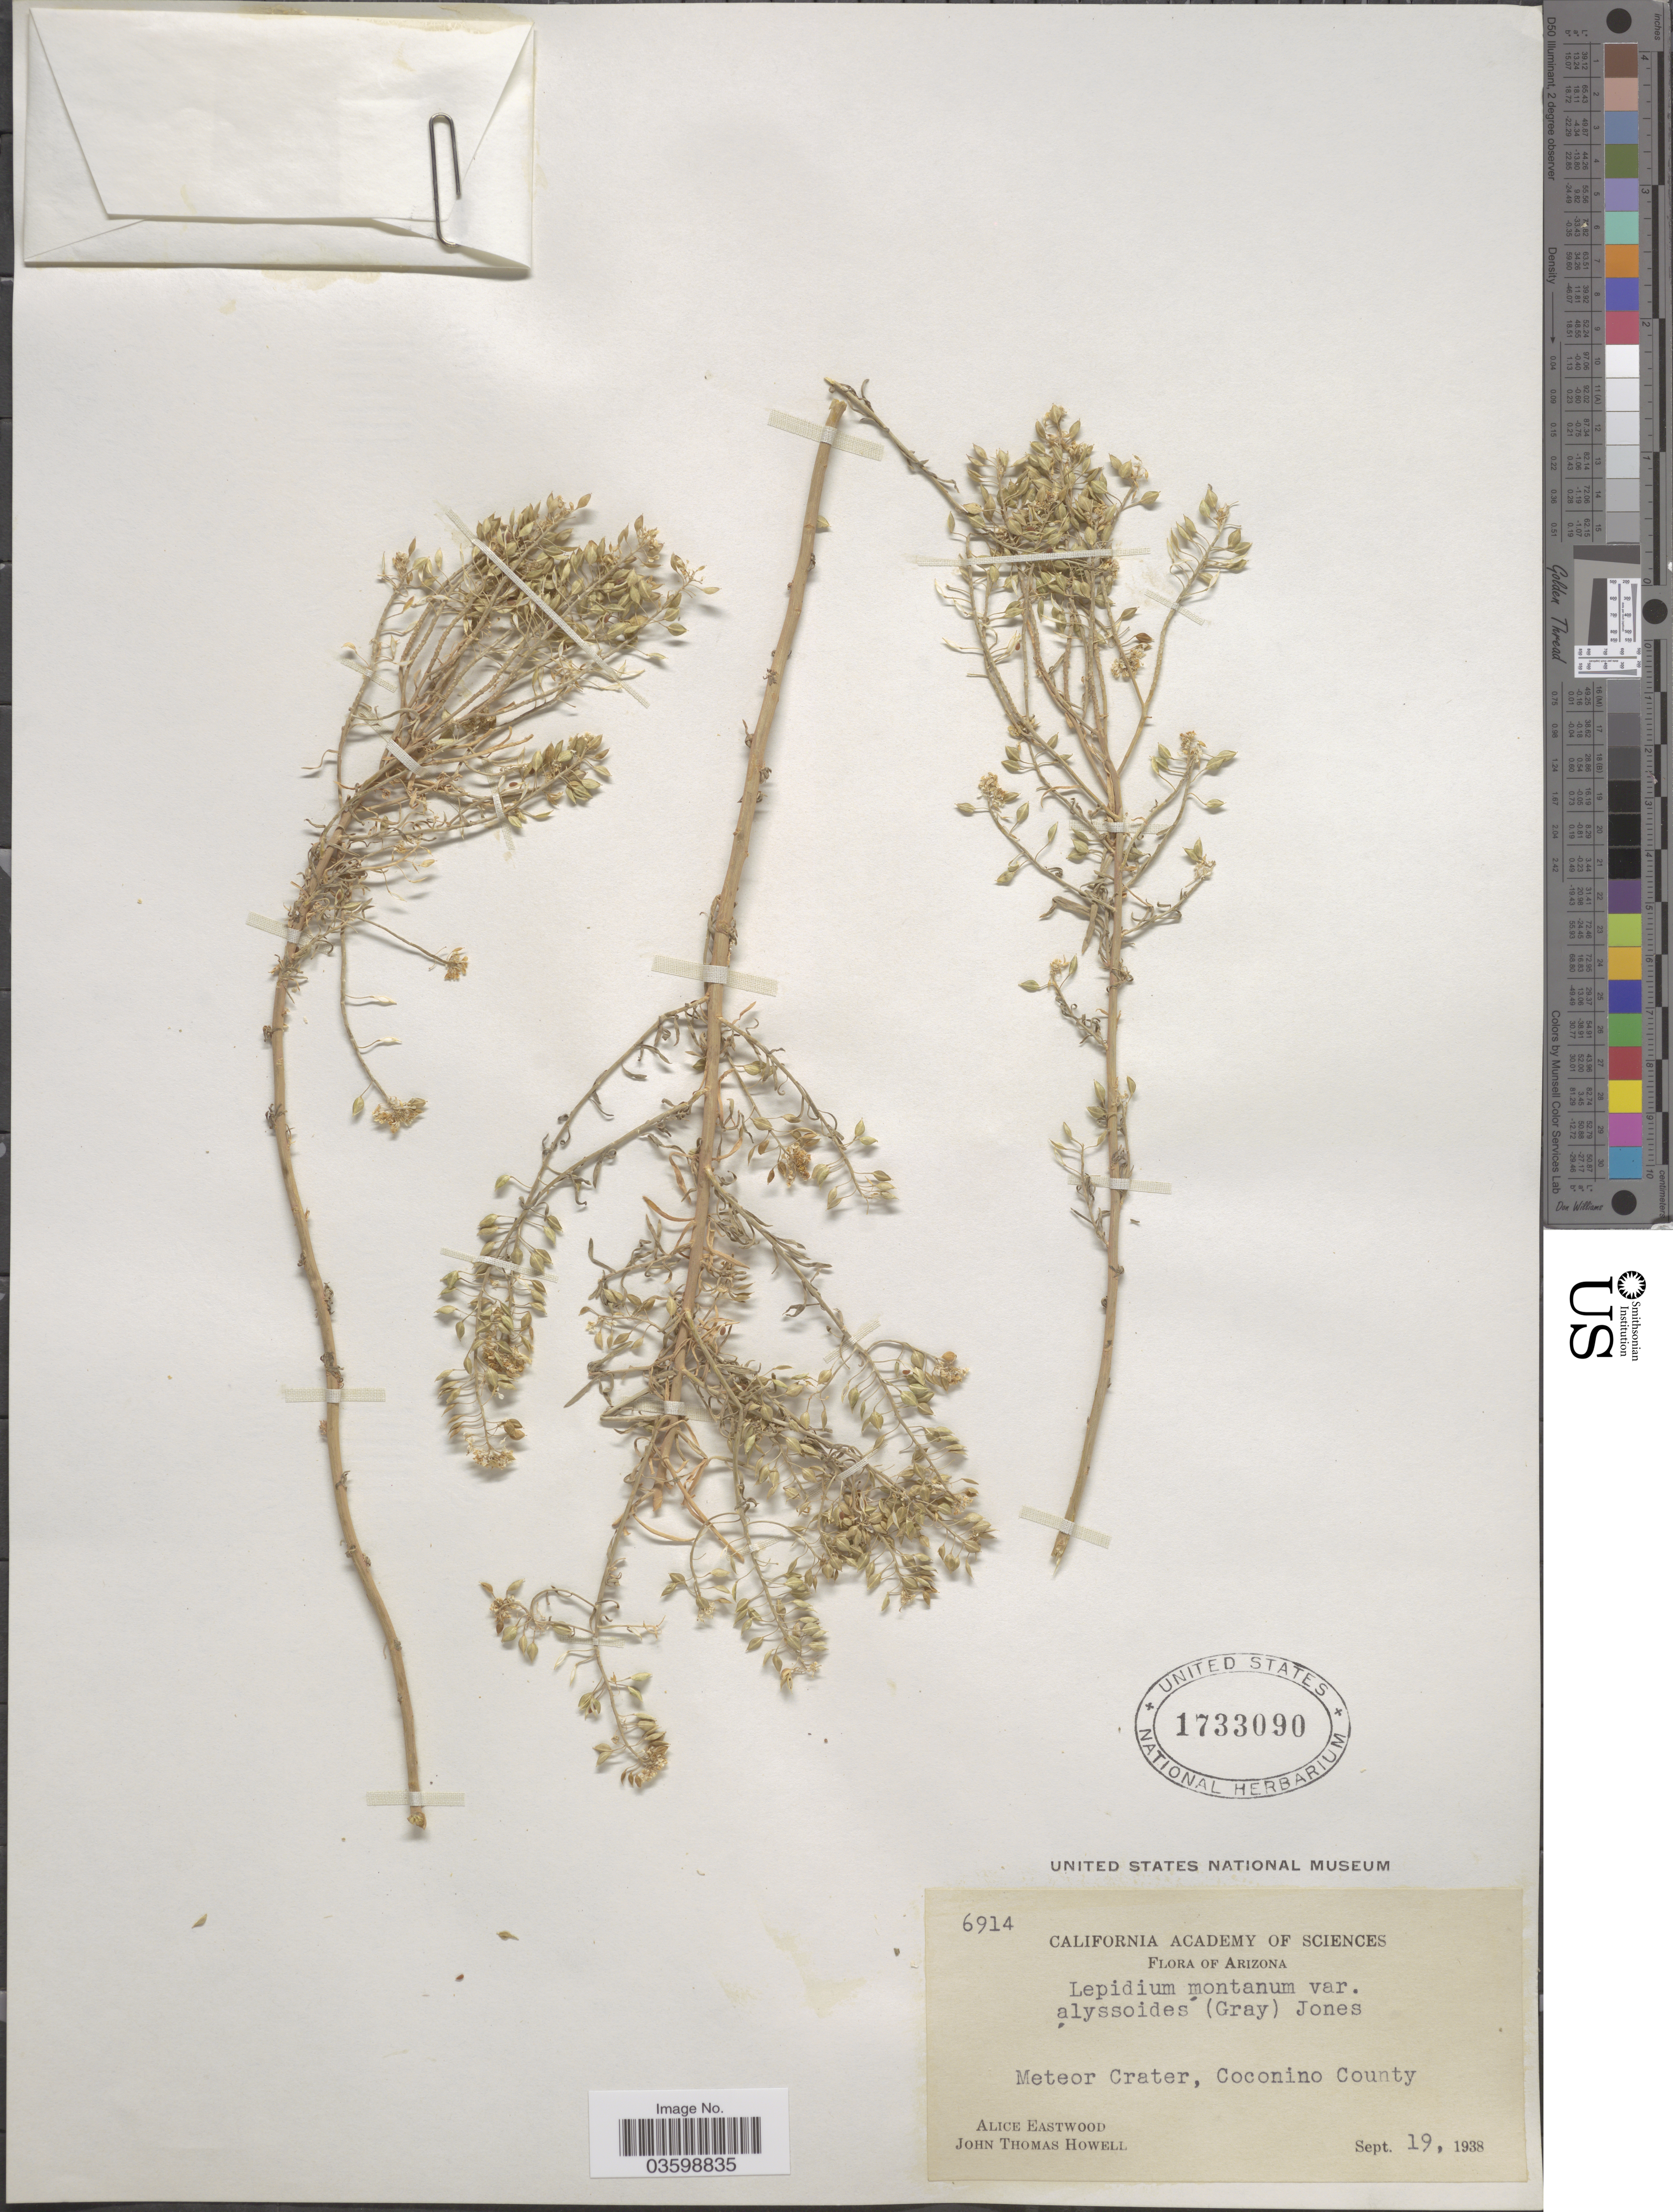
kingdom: Plantae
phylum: Tracheophyta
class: Magnoliopsida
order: Brassicales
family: Brassicaceae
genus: Lepidium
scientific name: Lepidium montanum var. alyssoides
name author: (A. Gray) M.E. Jones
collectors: A. Eastwood & J. T. Howell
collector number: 6914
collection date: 1938-09-19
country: United States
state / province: Arizona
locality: Meteor Crater, Coconino County.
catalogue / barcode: US 1733090